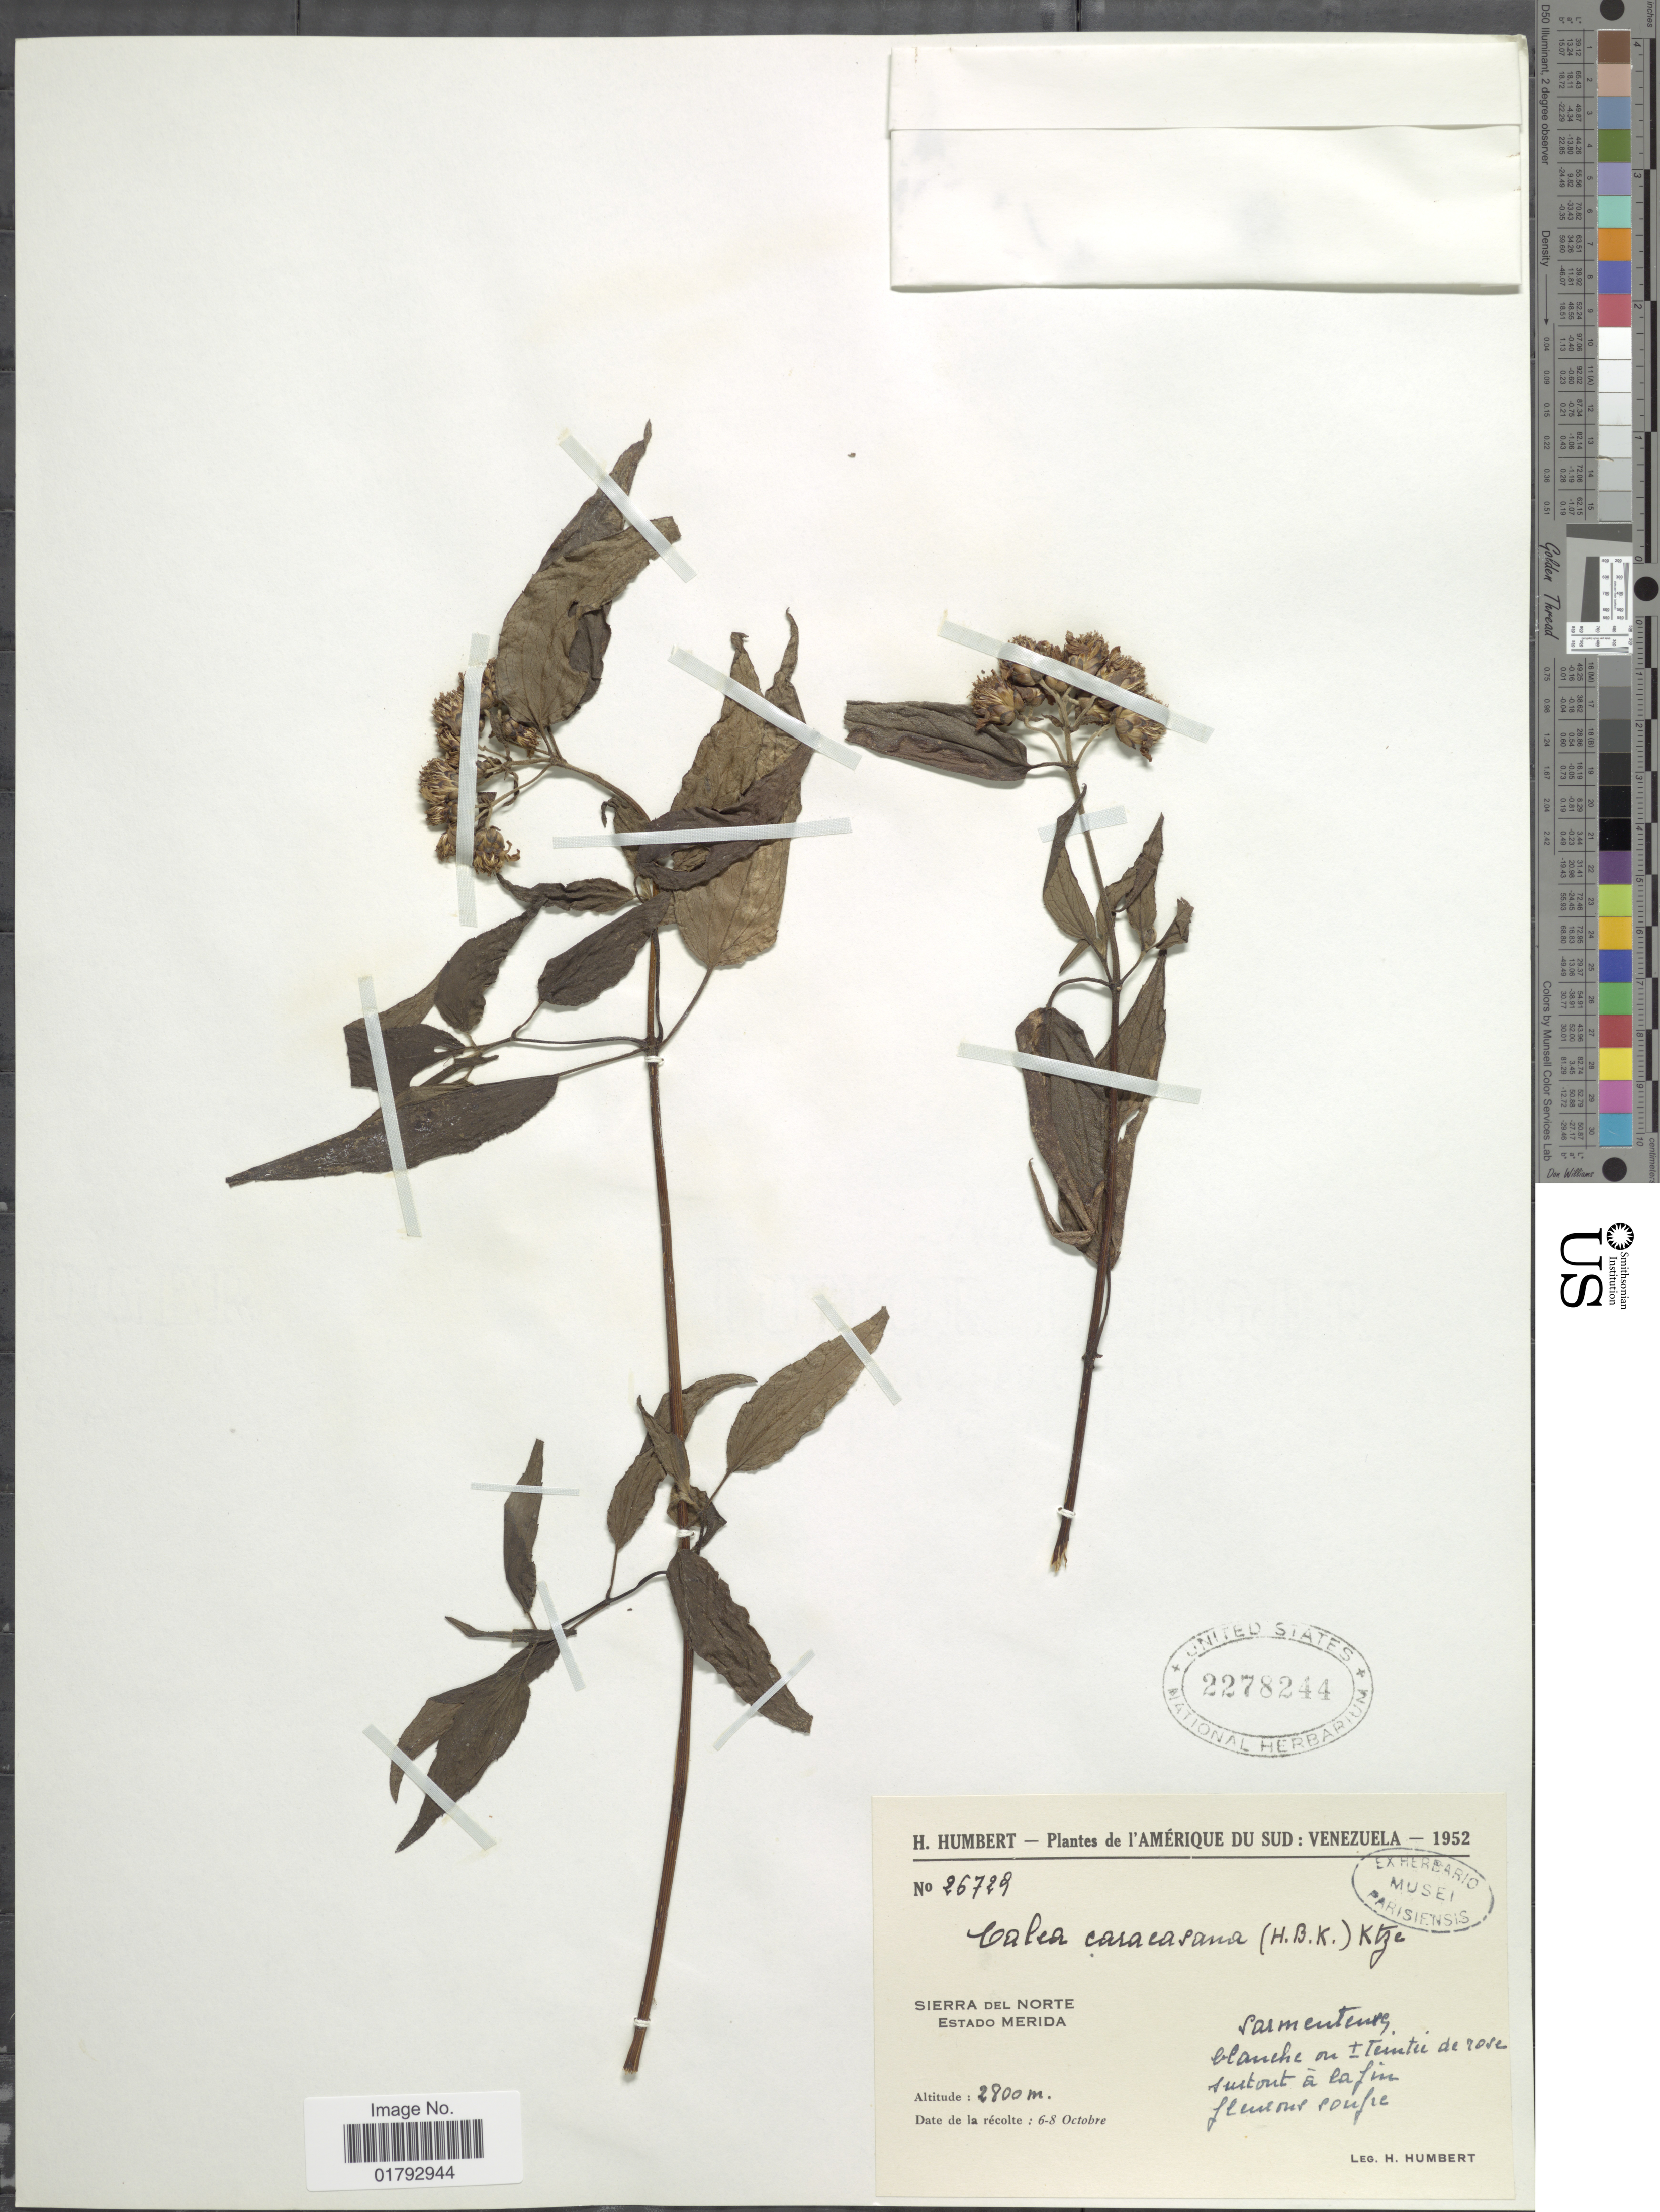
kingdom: Plantae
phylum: Tracheophyta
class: Magnoliopsida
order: Asterales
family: Asteraceae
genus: Alloispermum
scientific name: Alloispermum lindenii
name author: (Sch. Bip. ex Wedd.) H. Rob.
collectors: H. Humbert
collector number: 26729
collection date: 1952-10-06/1952-10-08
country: Venezuela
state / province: Mérida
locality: Sierra del Norte, Estado Merida.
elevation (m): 2800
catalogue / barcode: US 2278244